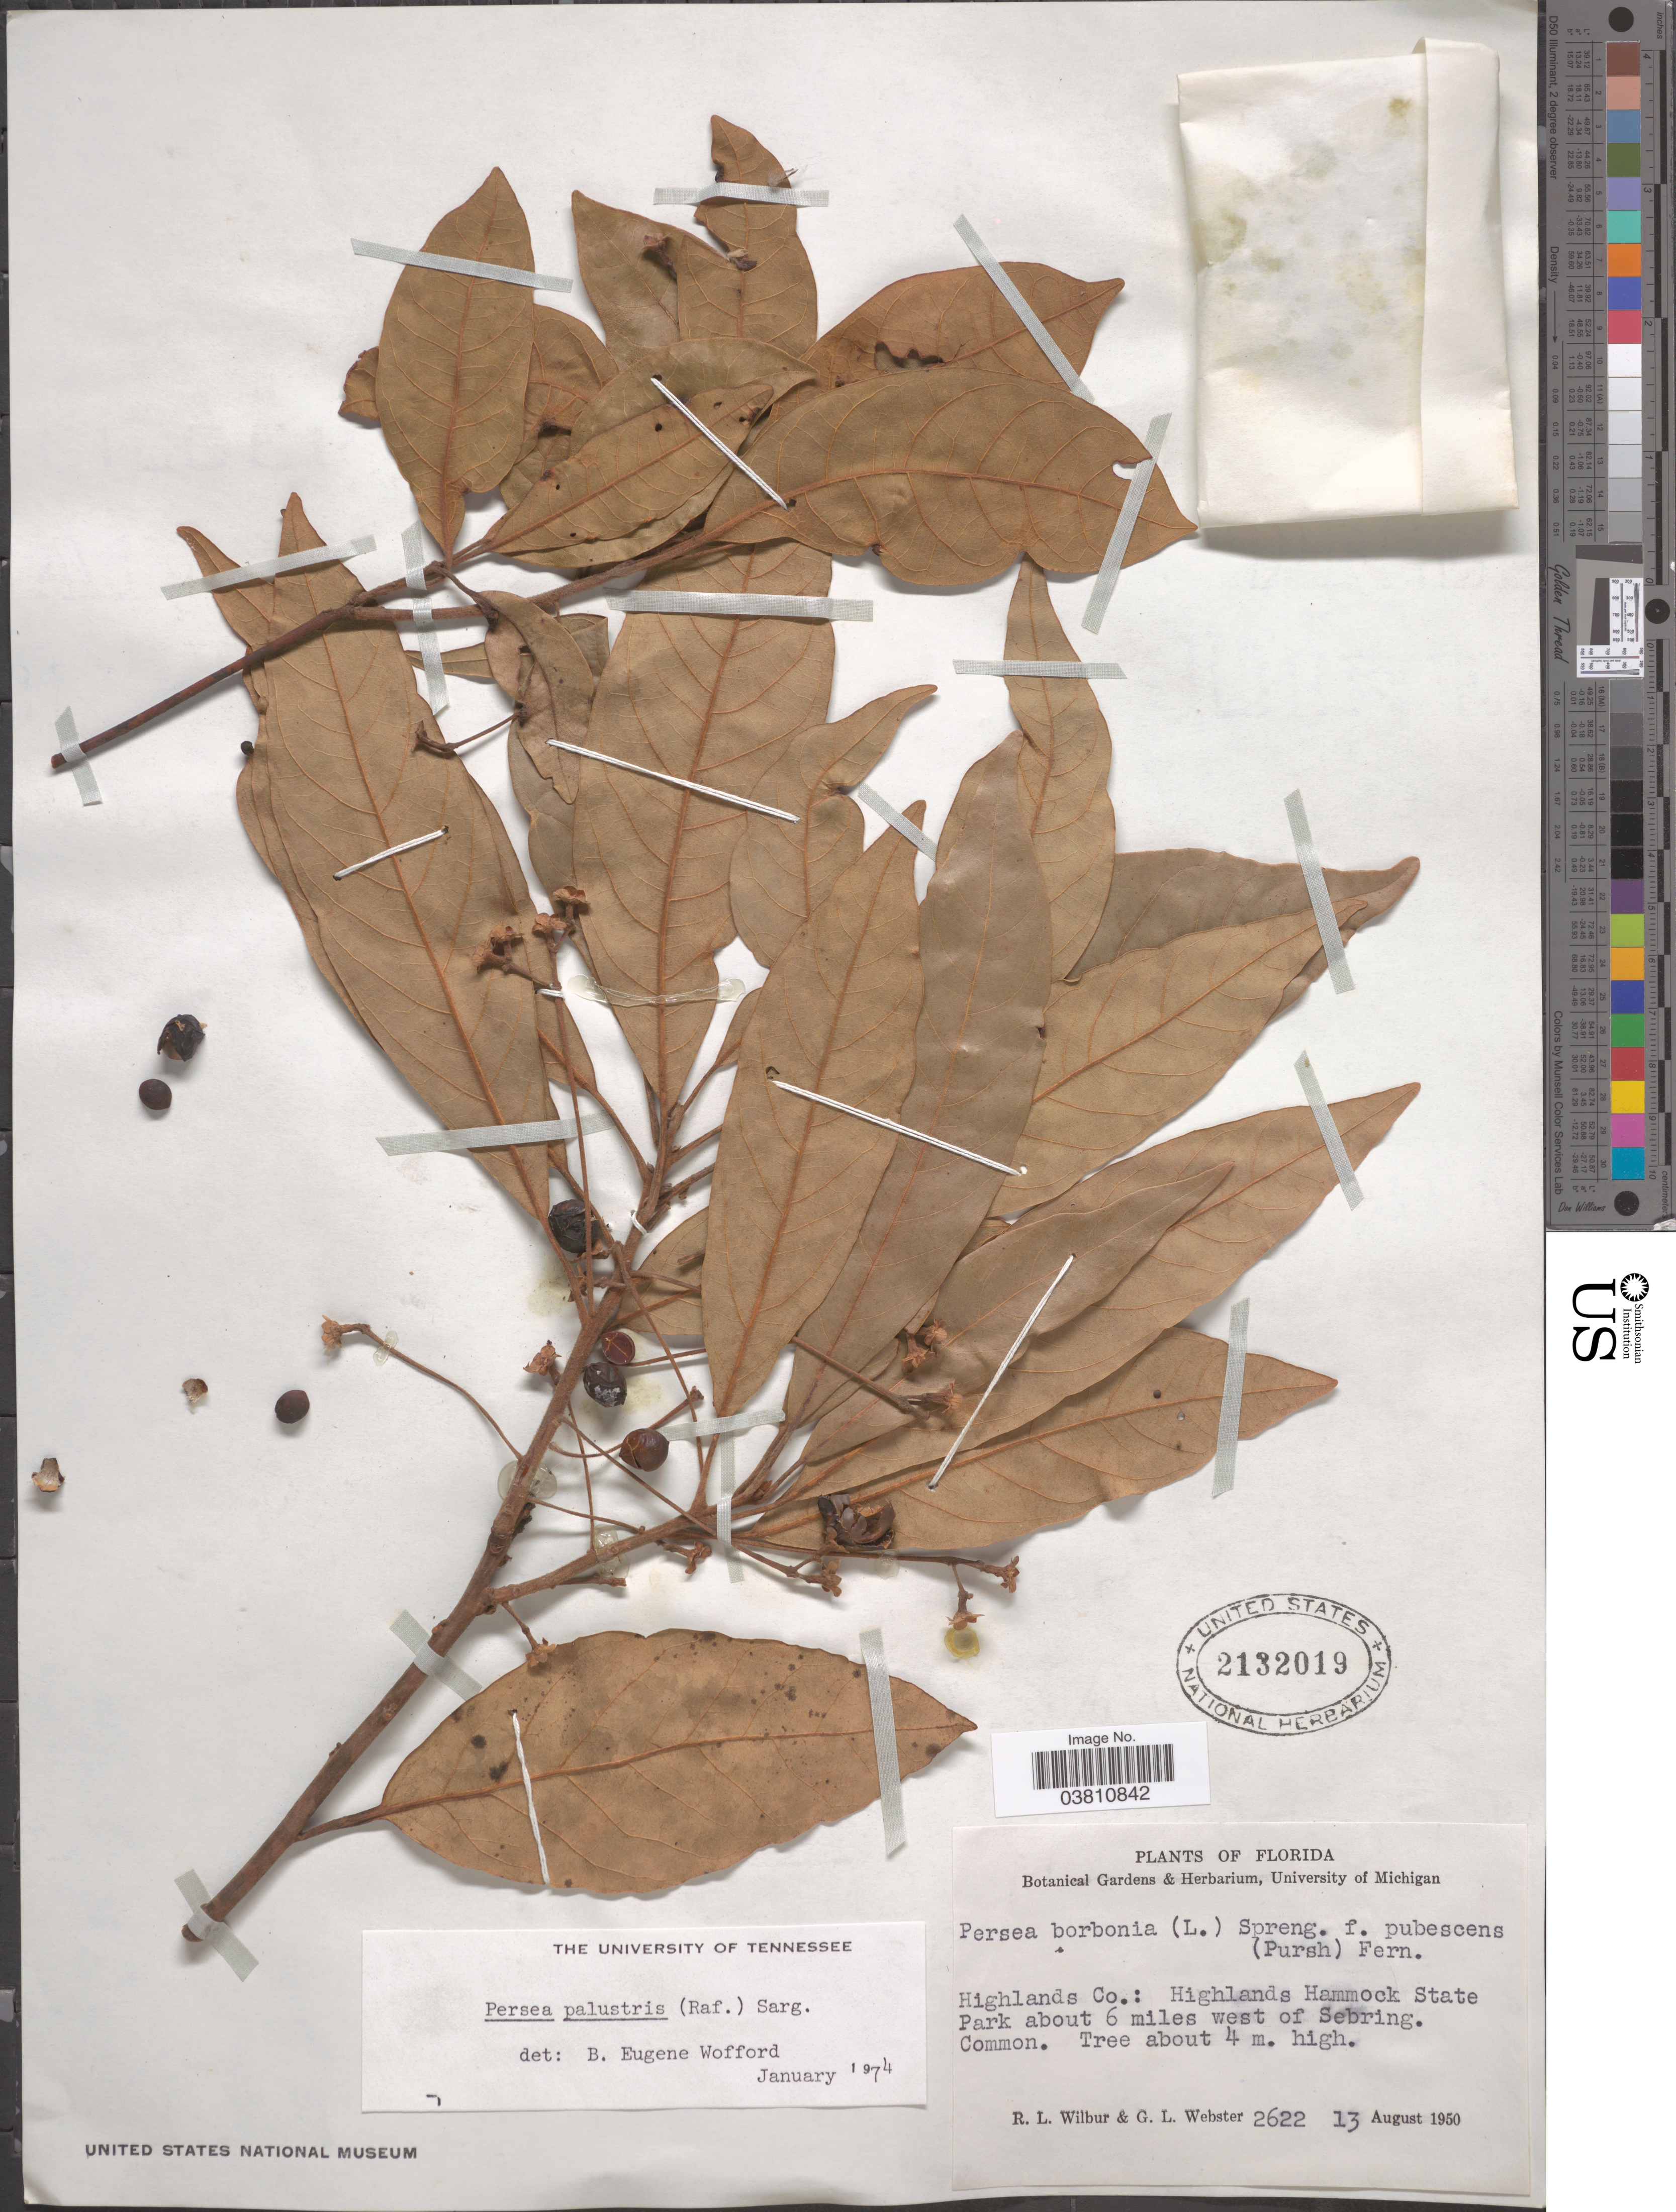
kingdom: Plantae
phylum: Tracheophyta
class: Magnoliopsida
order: Laurales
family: Lauraceae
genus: Persea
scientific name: Persea palustris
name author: (Raf.) Sarg.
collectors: R. L. Wilbur & G. L. Webster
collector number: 2622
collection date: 1950-08-13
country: United States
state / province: Florida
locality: Highlands Co.: Highalnds Hammock State Park about 6 miles west of Sebring.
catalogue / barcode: US 2132019